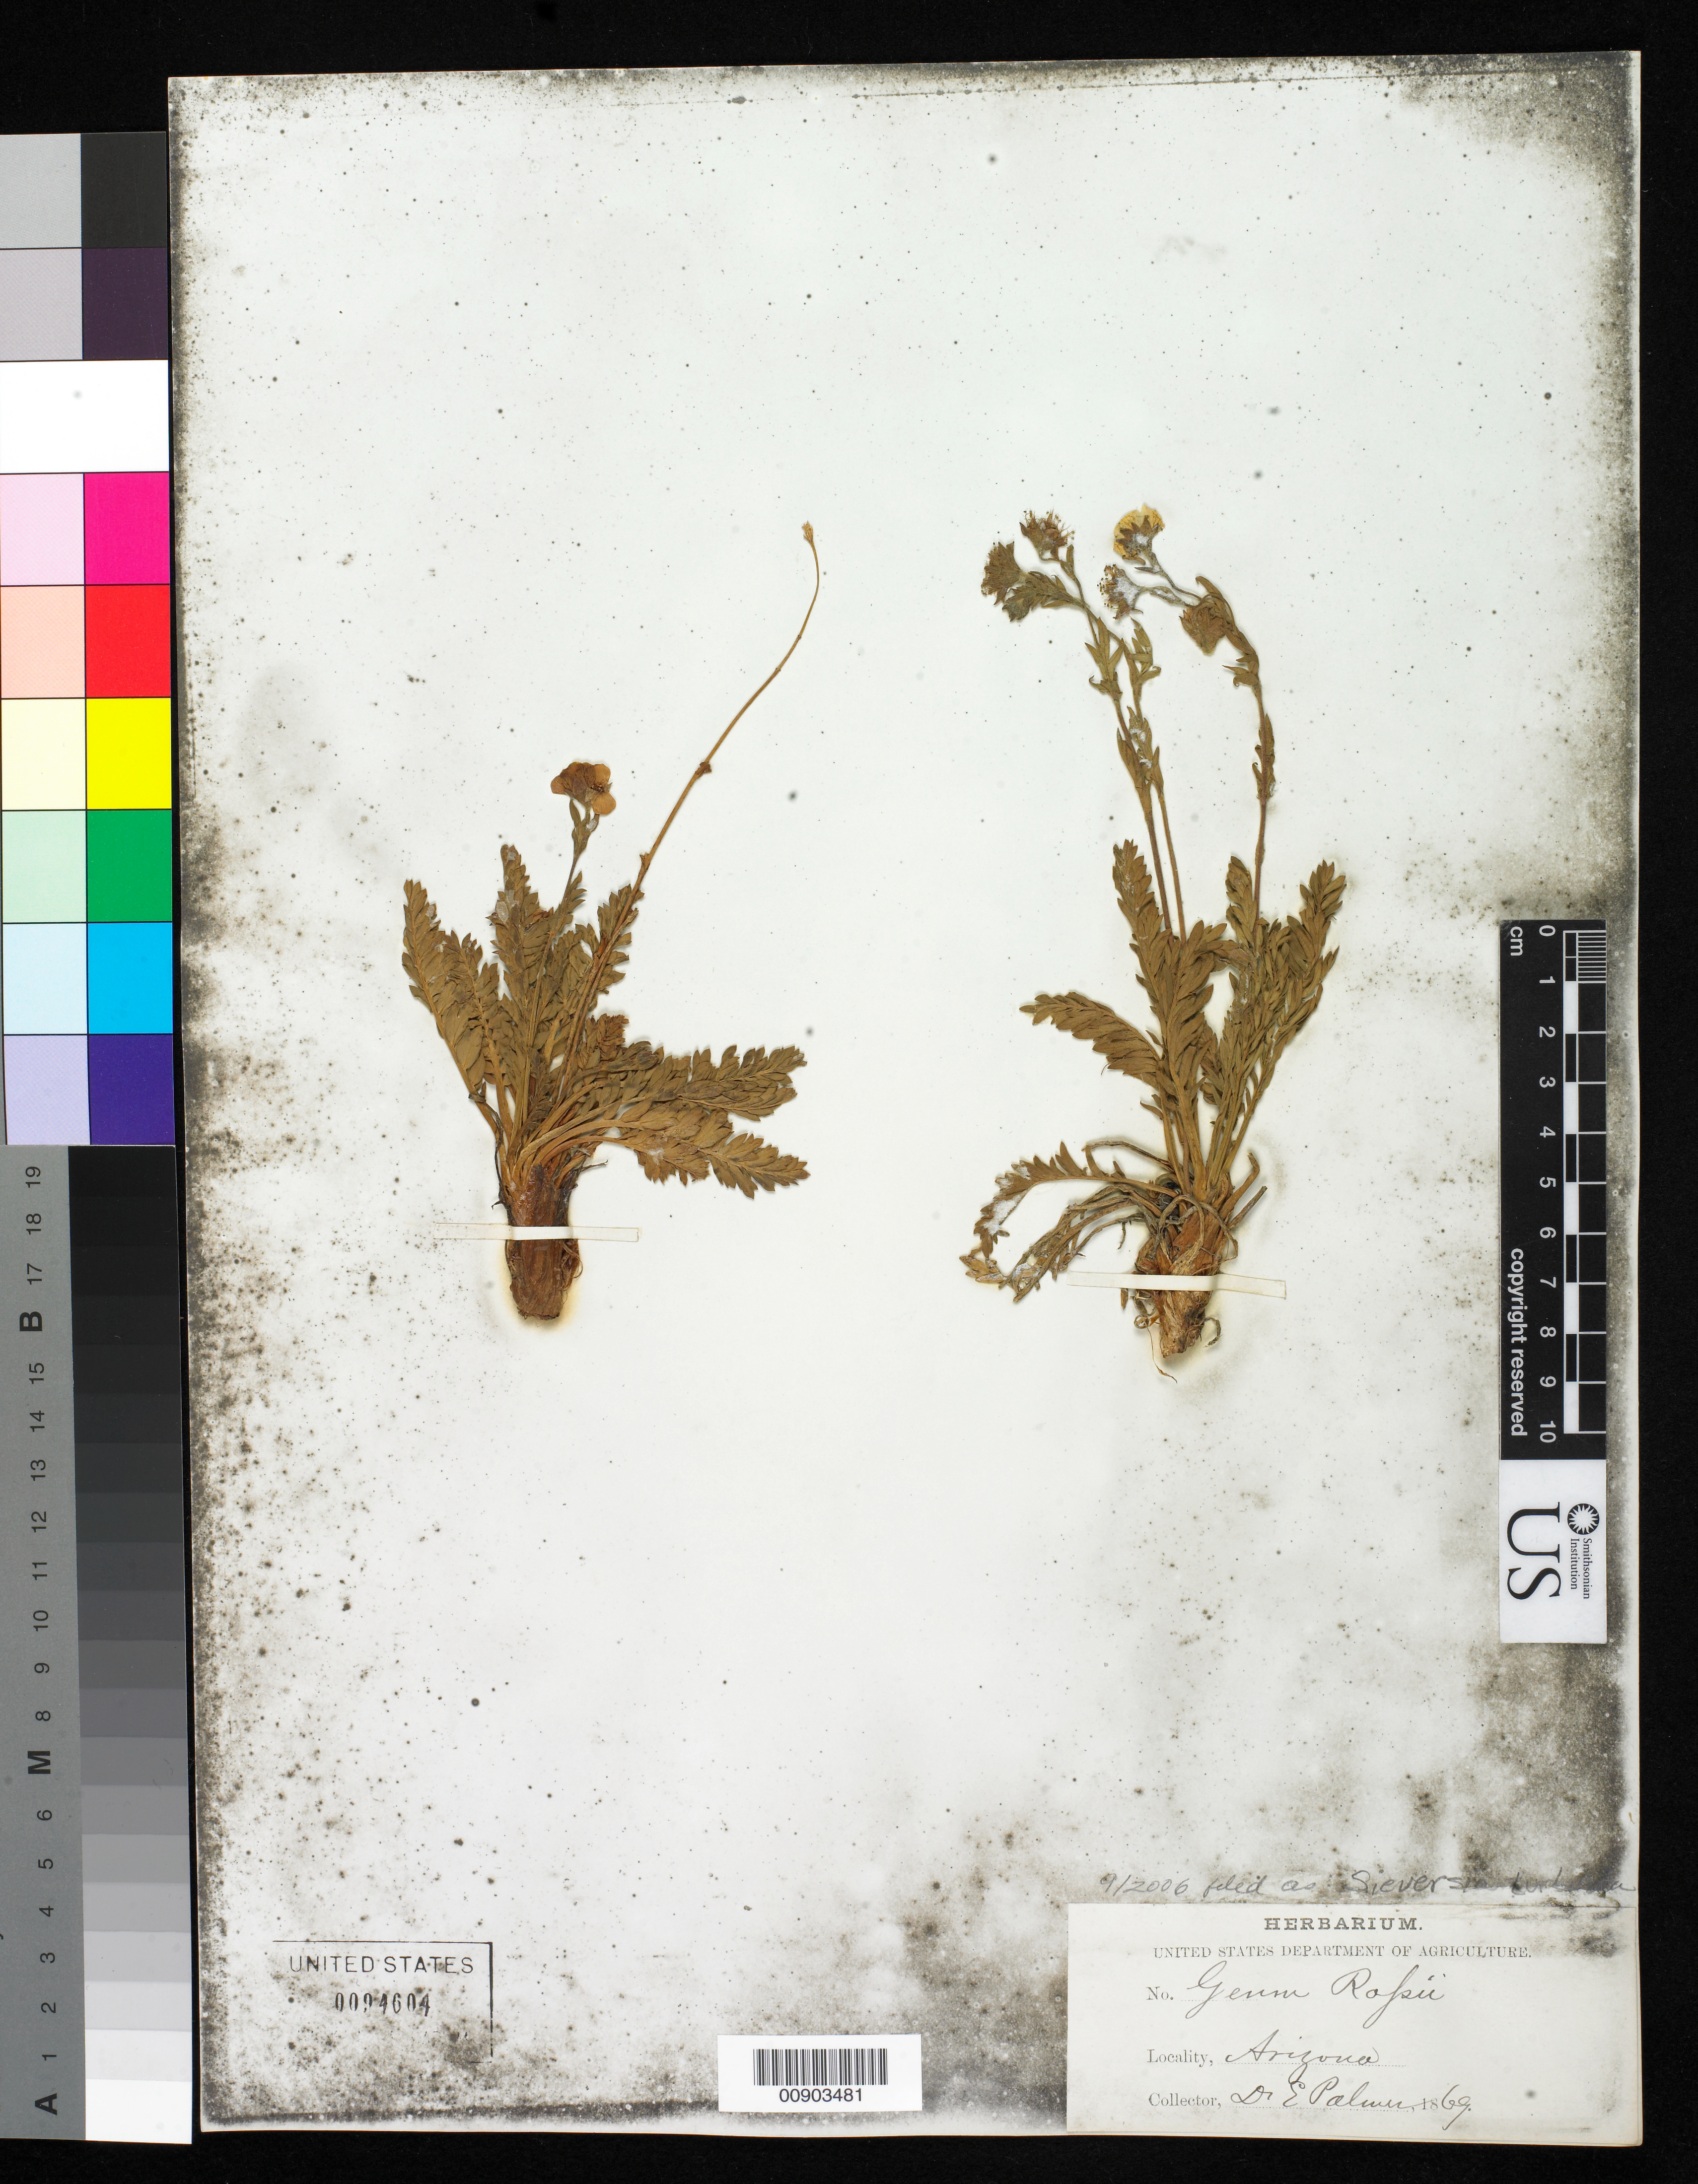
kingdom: Plantae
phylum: Tracheophyta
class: Magnoliopsida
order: Rosales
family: Rosaceae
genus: Geum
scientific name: Geum rossii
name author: (R. Br.) Ser.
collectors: E. Palmer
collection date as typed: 1869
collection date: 1869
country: United States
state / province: Arizona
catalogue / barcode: US 94604